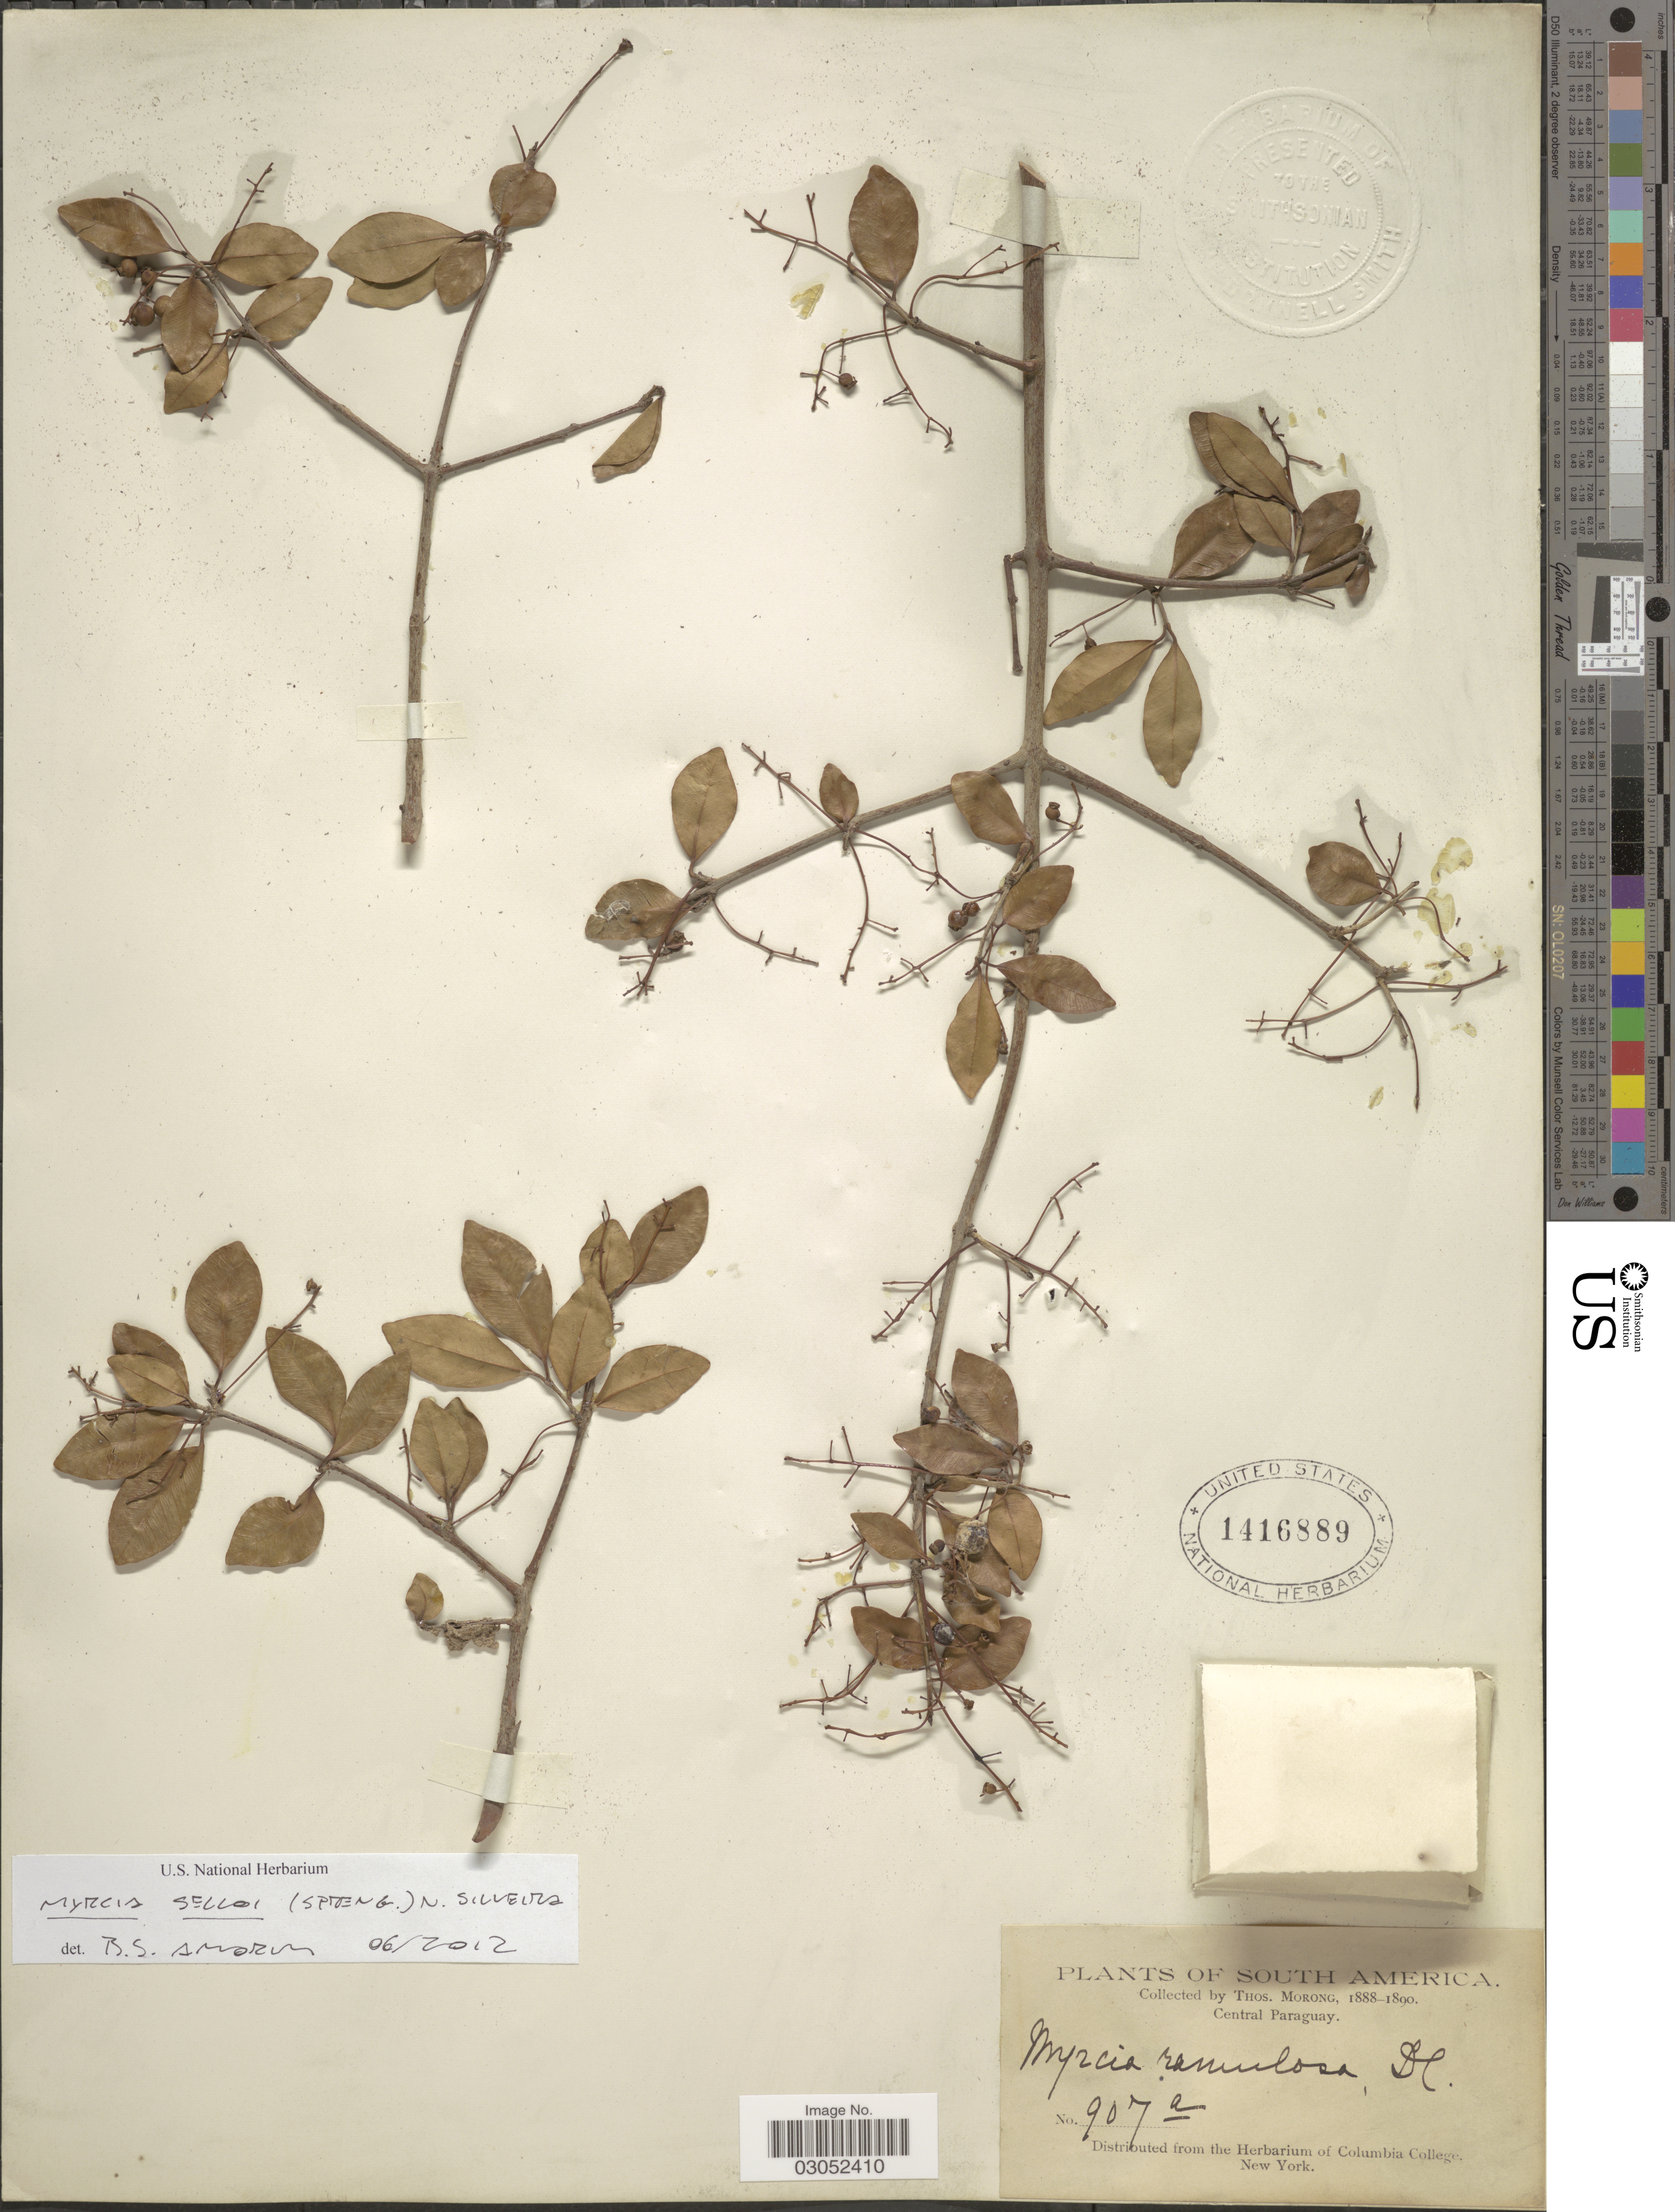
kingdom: Plantae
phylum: Tracheophyta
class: Magnoliopsida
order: Myrtales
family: Myrtaceae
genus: Myrcia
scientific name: Myrcia selloi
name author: (Spreng.) Silveira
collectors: ex herb. T. Morong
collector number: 907a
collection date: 1888/1890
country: Paraguay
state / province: Central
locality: Central Paraguay.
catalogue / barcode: US 1416889